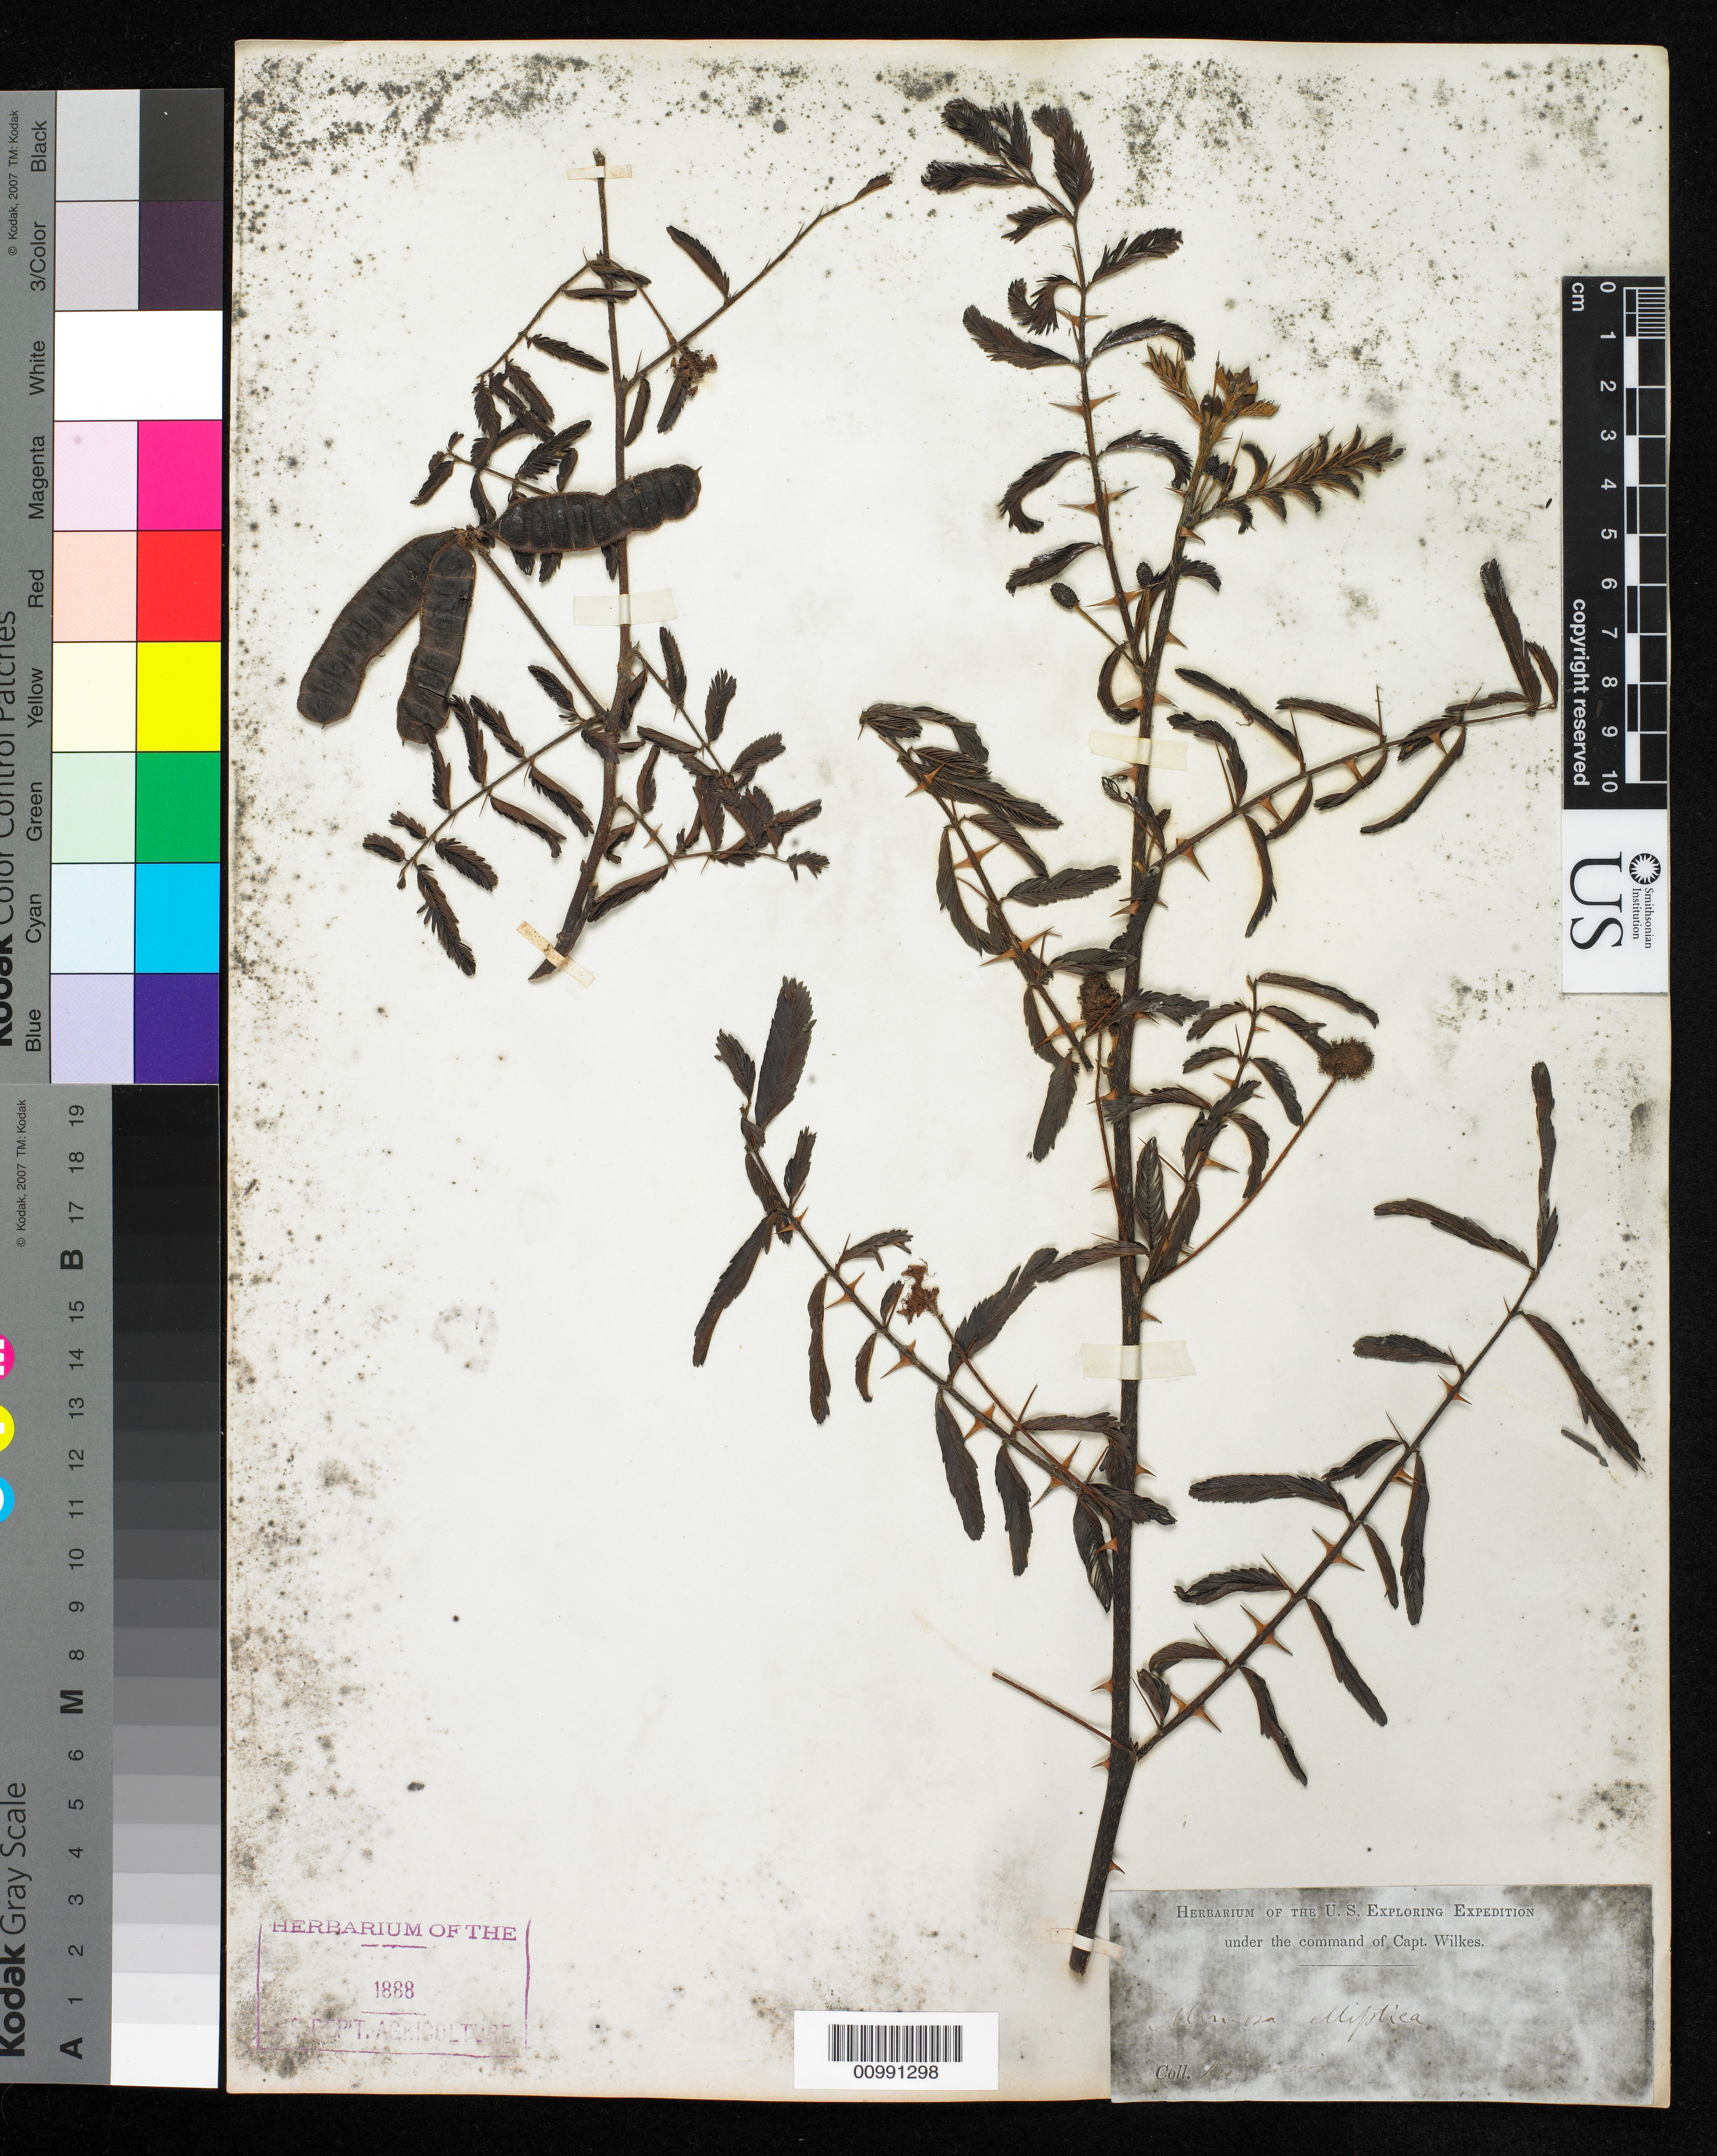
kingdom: Plantae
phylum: Tracheophyta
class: Magnoliopsida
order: Fabales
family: Fabaceae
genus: Mimosa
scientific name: Mimosa bimucronata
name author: (DC.) Kuntze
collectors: Wilkes Explor. Exped.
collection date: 1838/1842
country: Brazil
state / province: Rio de Janeiro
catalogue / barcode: US 98471